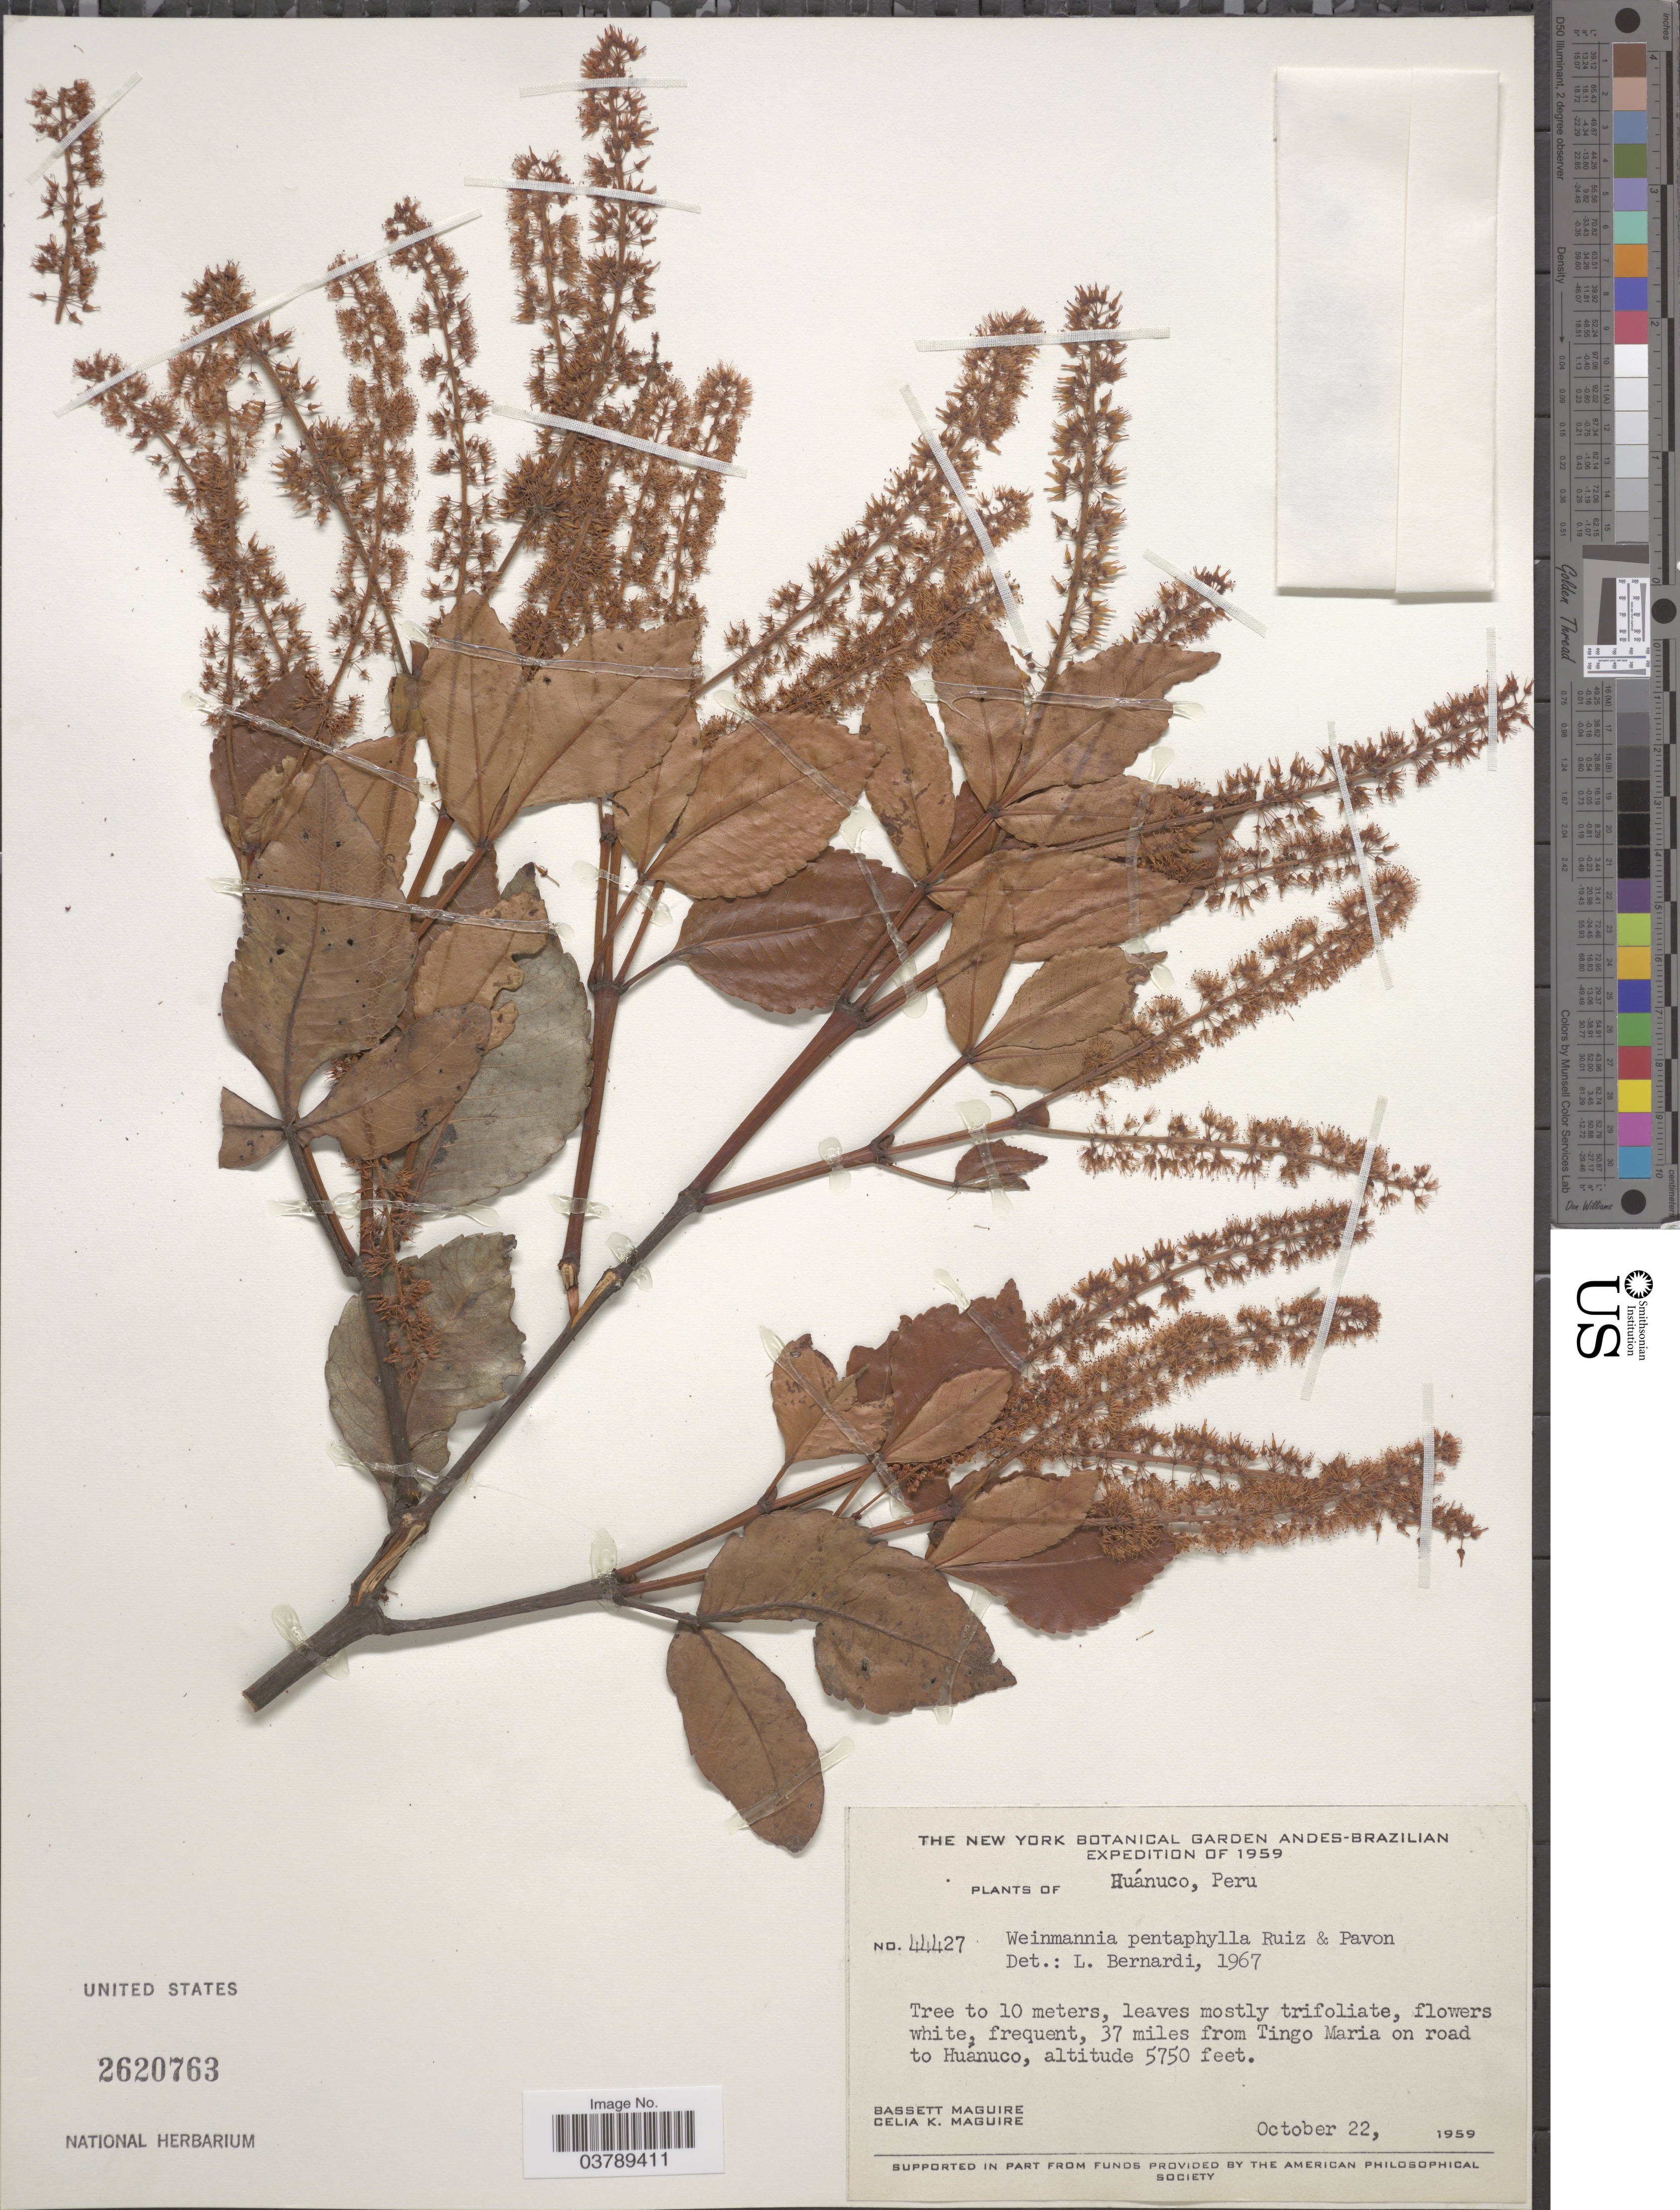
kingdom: Plantae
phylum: Tracheophyta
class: Magnoliopsida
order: Oxalidales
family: Cunoniaceae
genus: Weinmannia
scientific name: Weinmannia pentaphylla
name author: Ruiz & Pav.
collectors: B. Maguire & C. K. Maguire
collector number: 44427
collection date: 1959-10-22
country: Peru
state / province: Huánuco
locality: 37 miles from Tingo Maria on road to Huánuco.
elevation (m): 1753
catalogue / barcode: US 2620763